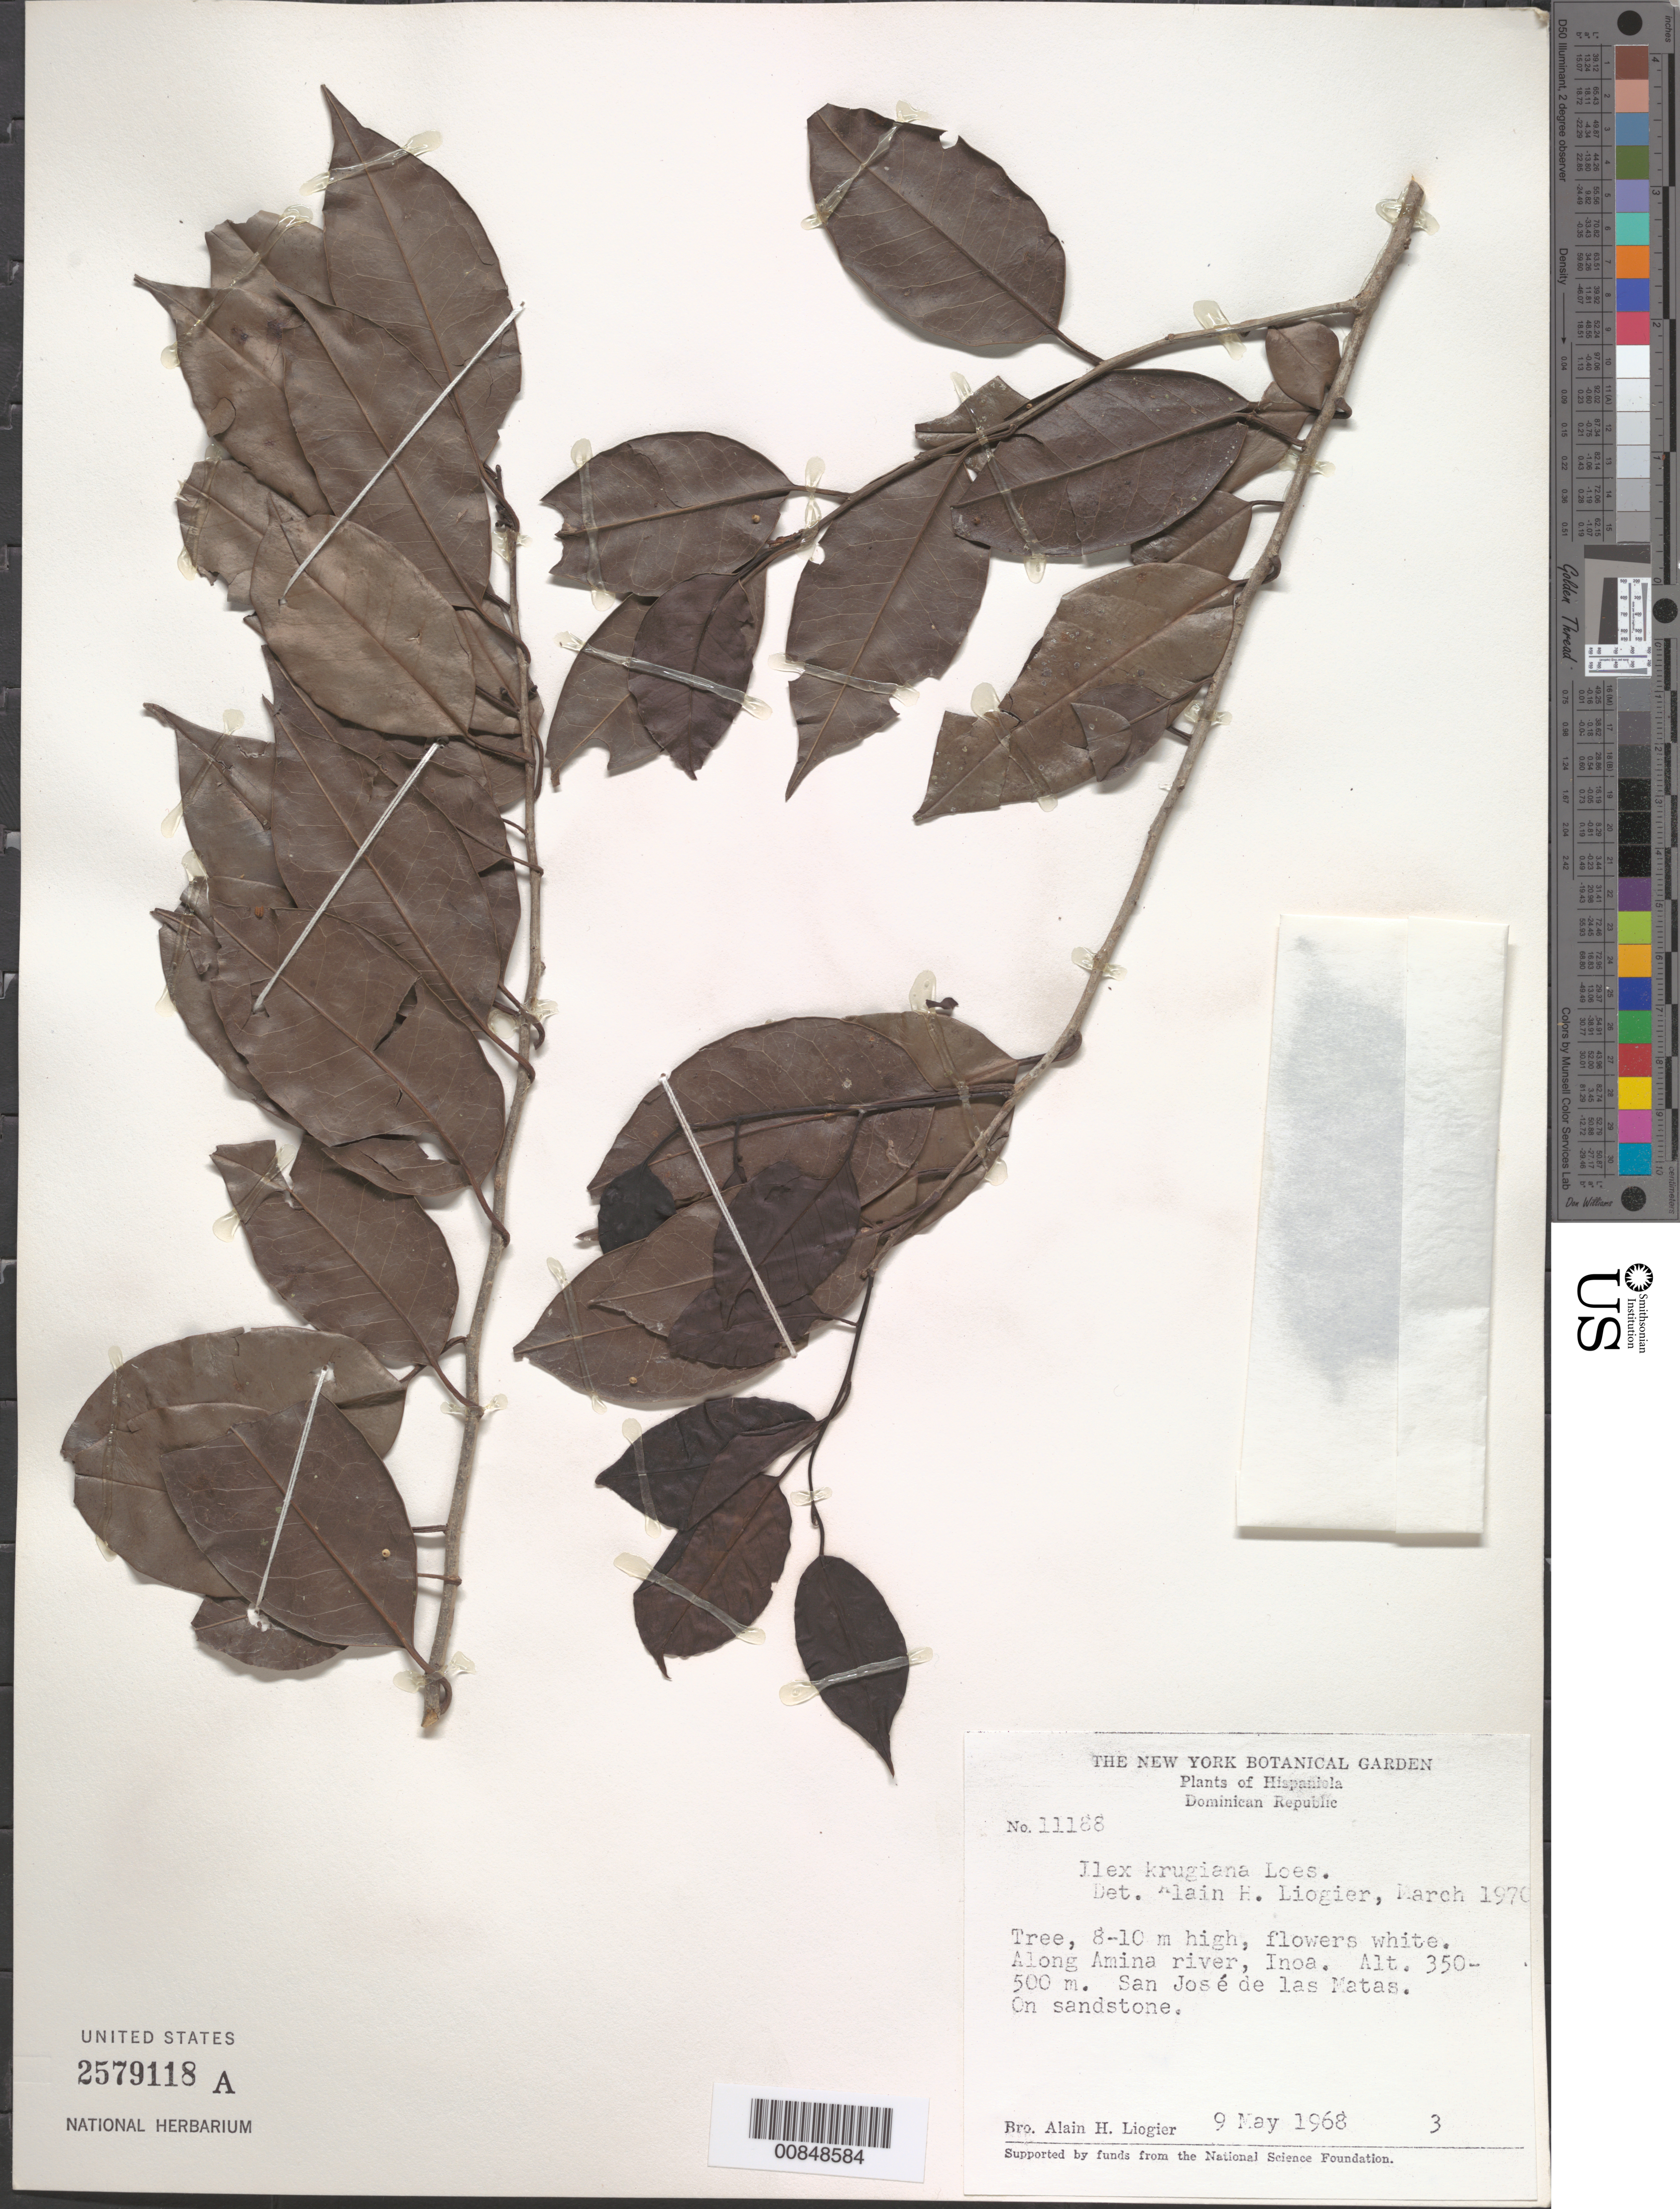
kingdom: Plantae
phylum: Tracheophyta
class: Magnoliopsida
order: Aquifoliales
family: Aquifoliaceae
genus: Ilex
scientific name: Ilex krugiana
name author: Loes.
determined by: Liogier, Alain H.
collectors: A. H. Liogier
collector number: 11188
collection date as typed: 09 May 1968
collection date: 1968-05-09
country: Dominican Republic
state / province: Santiago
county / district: San José de las Matas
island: Hispaniola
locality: Along Amina river, Inoa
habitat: On sandstone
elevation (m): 350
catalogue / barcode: US 2579118